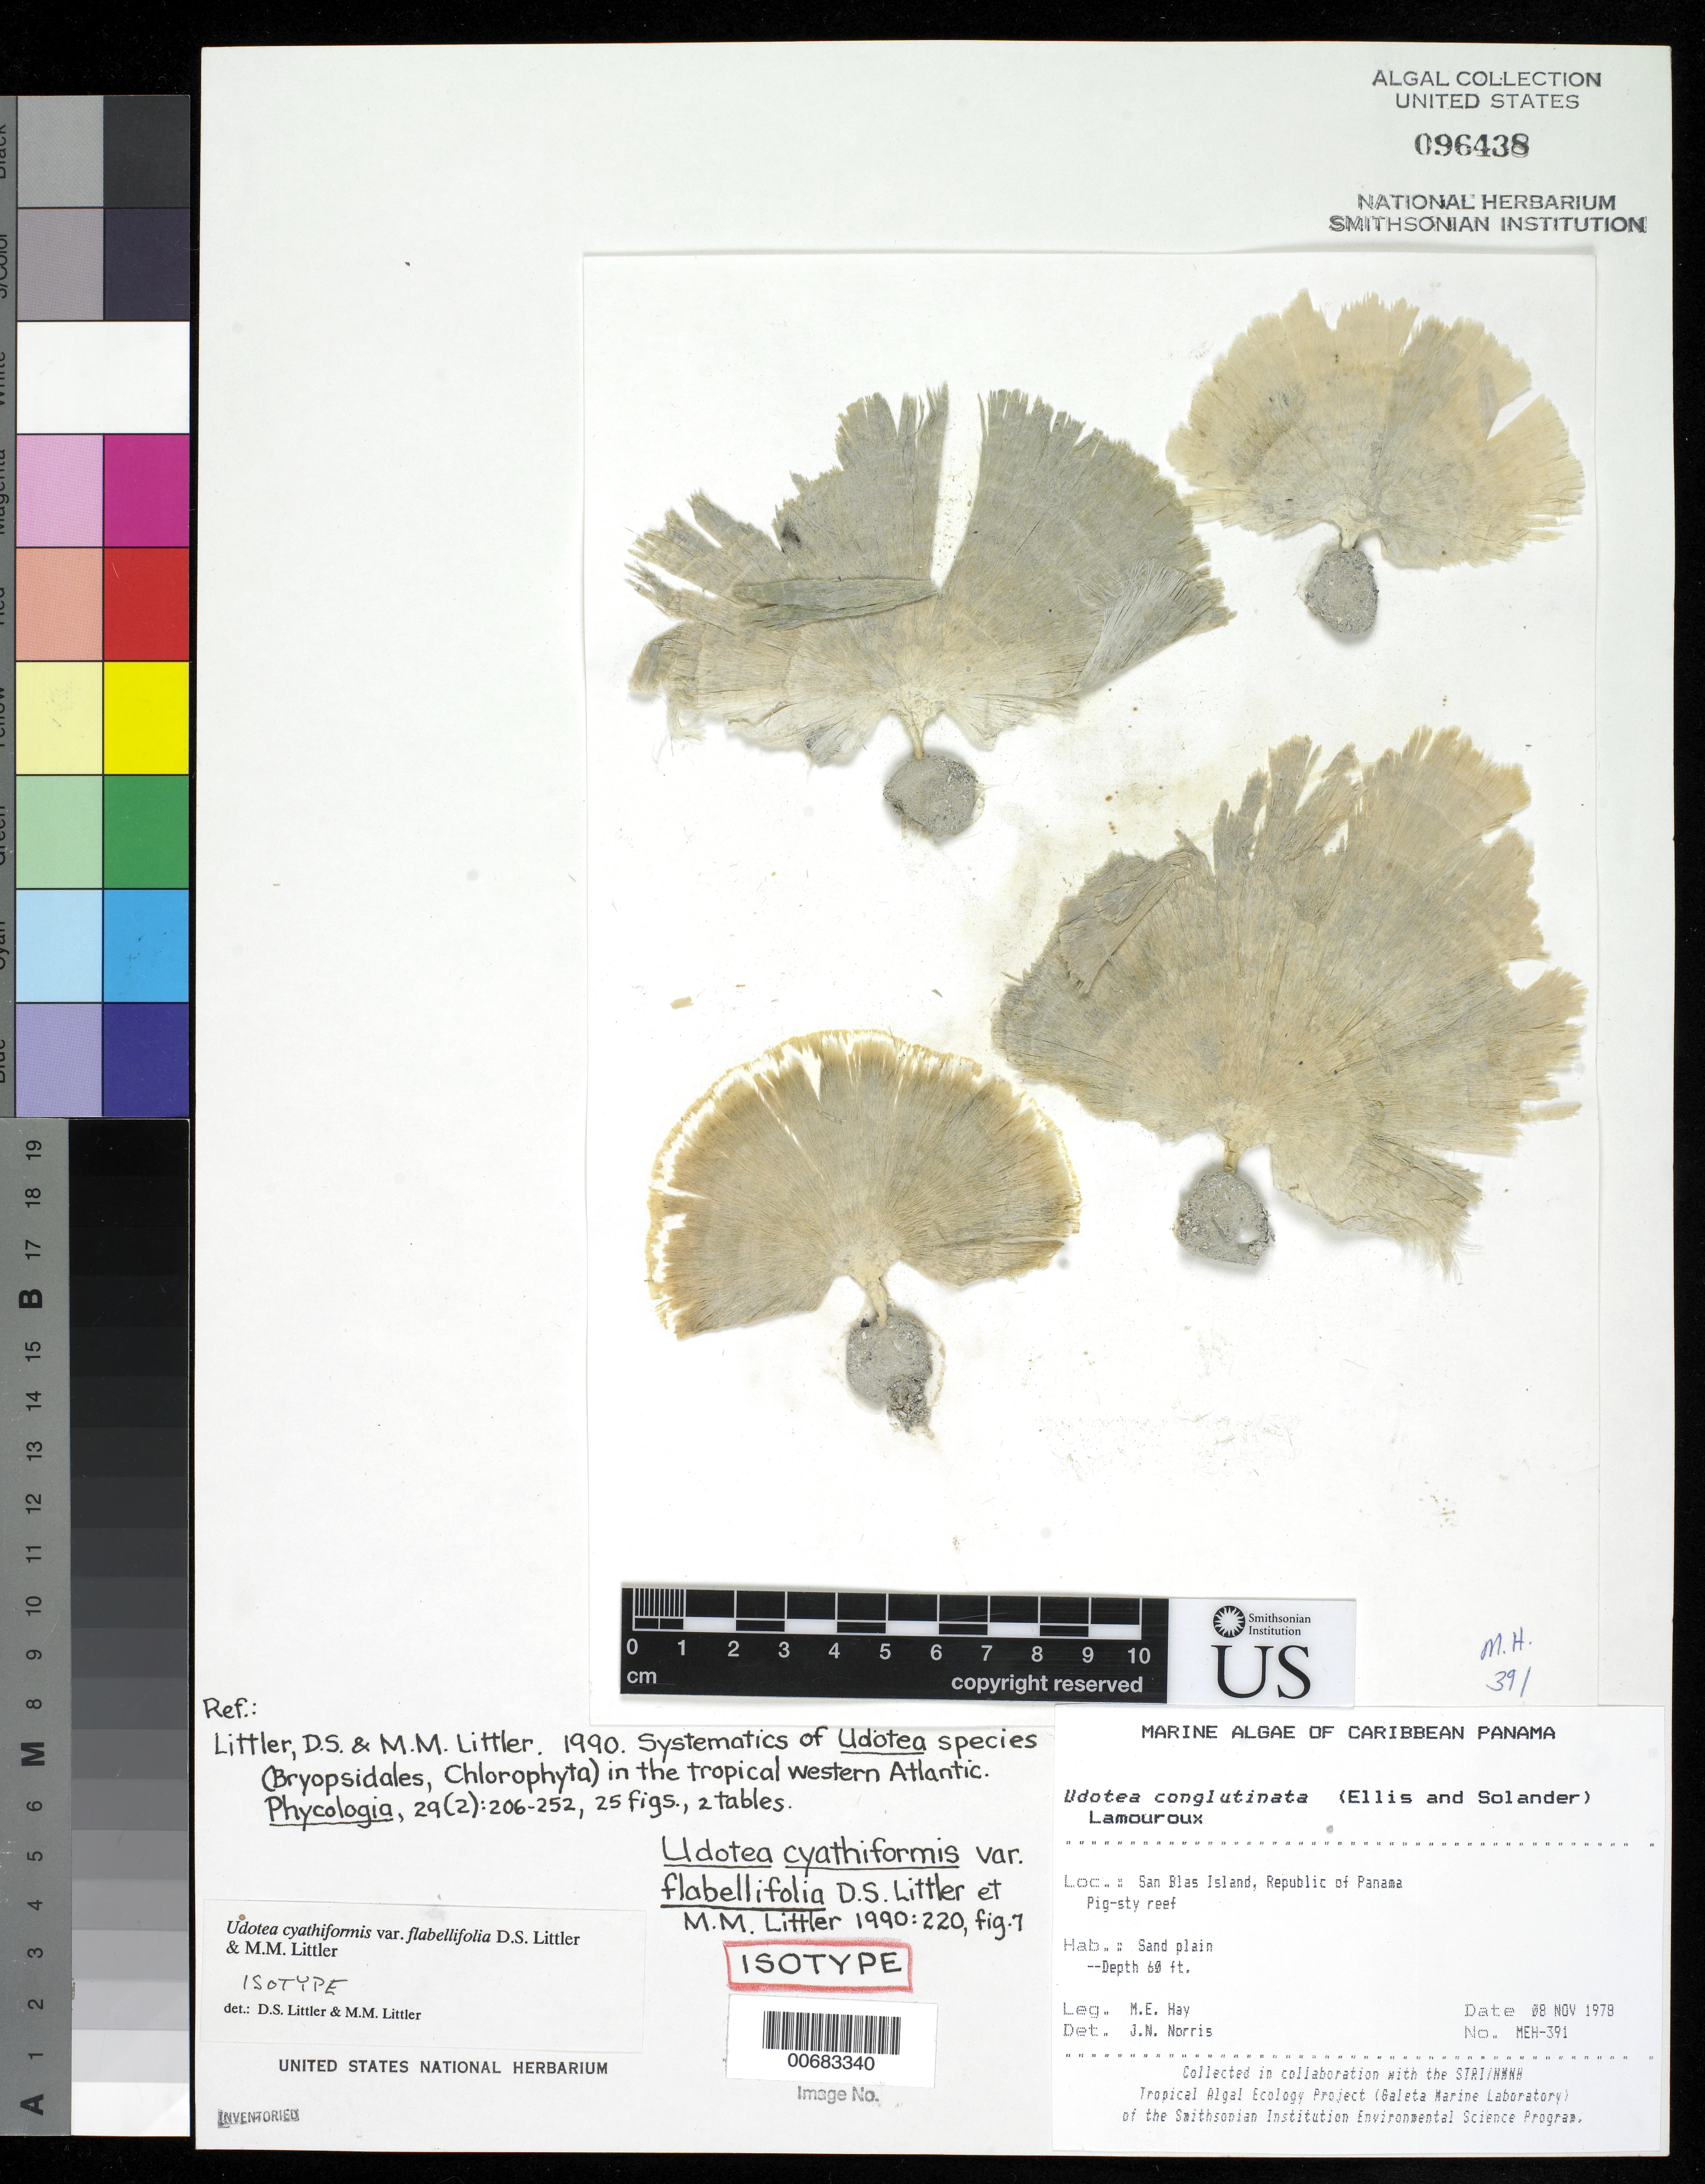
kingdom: Plantae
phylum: Chlorophyta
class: Ulvophyceae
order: Bryopsidales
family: Udoteaceae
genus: Udotea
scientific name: Udotea cyathiformis var. flabellifolia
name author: D.S. Littler & Littler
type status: Isotype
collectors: M. E. Hay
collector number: MEH-391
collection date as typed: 08 Nov 1978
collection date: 1978-11-08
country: Panama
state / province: Kuna Yala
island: San Blas Island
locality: Pigsty Reef.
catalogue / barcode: US 96438